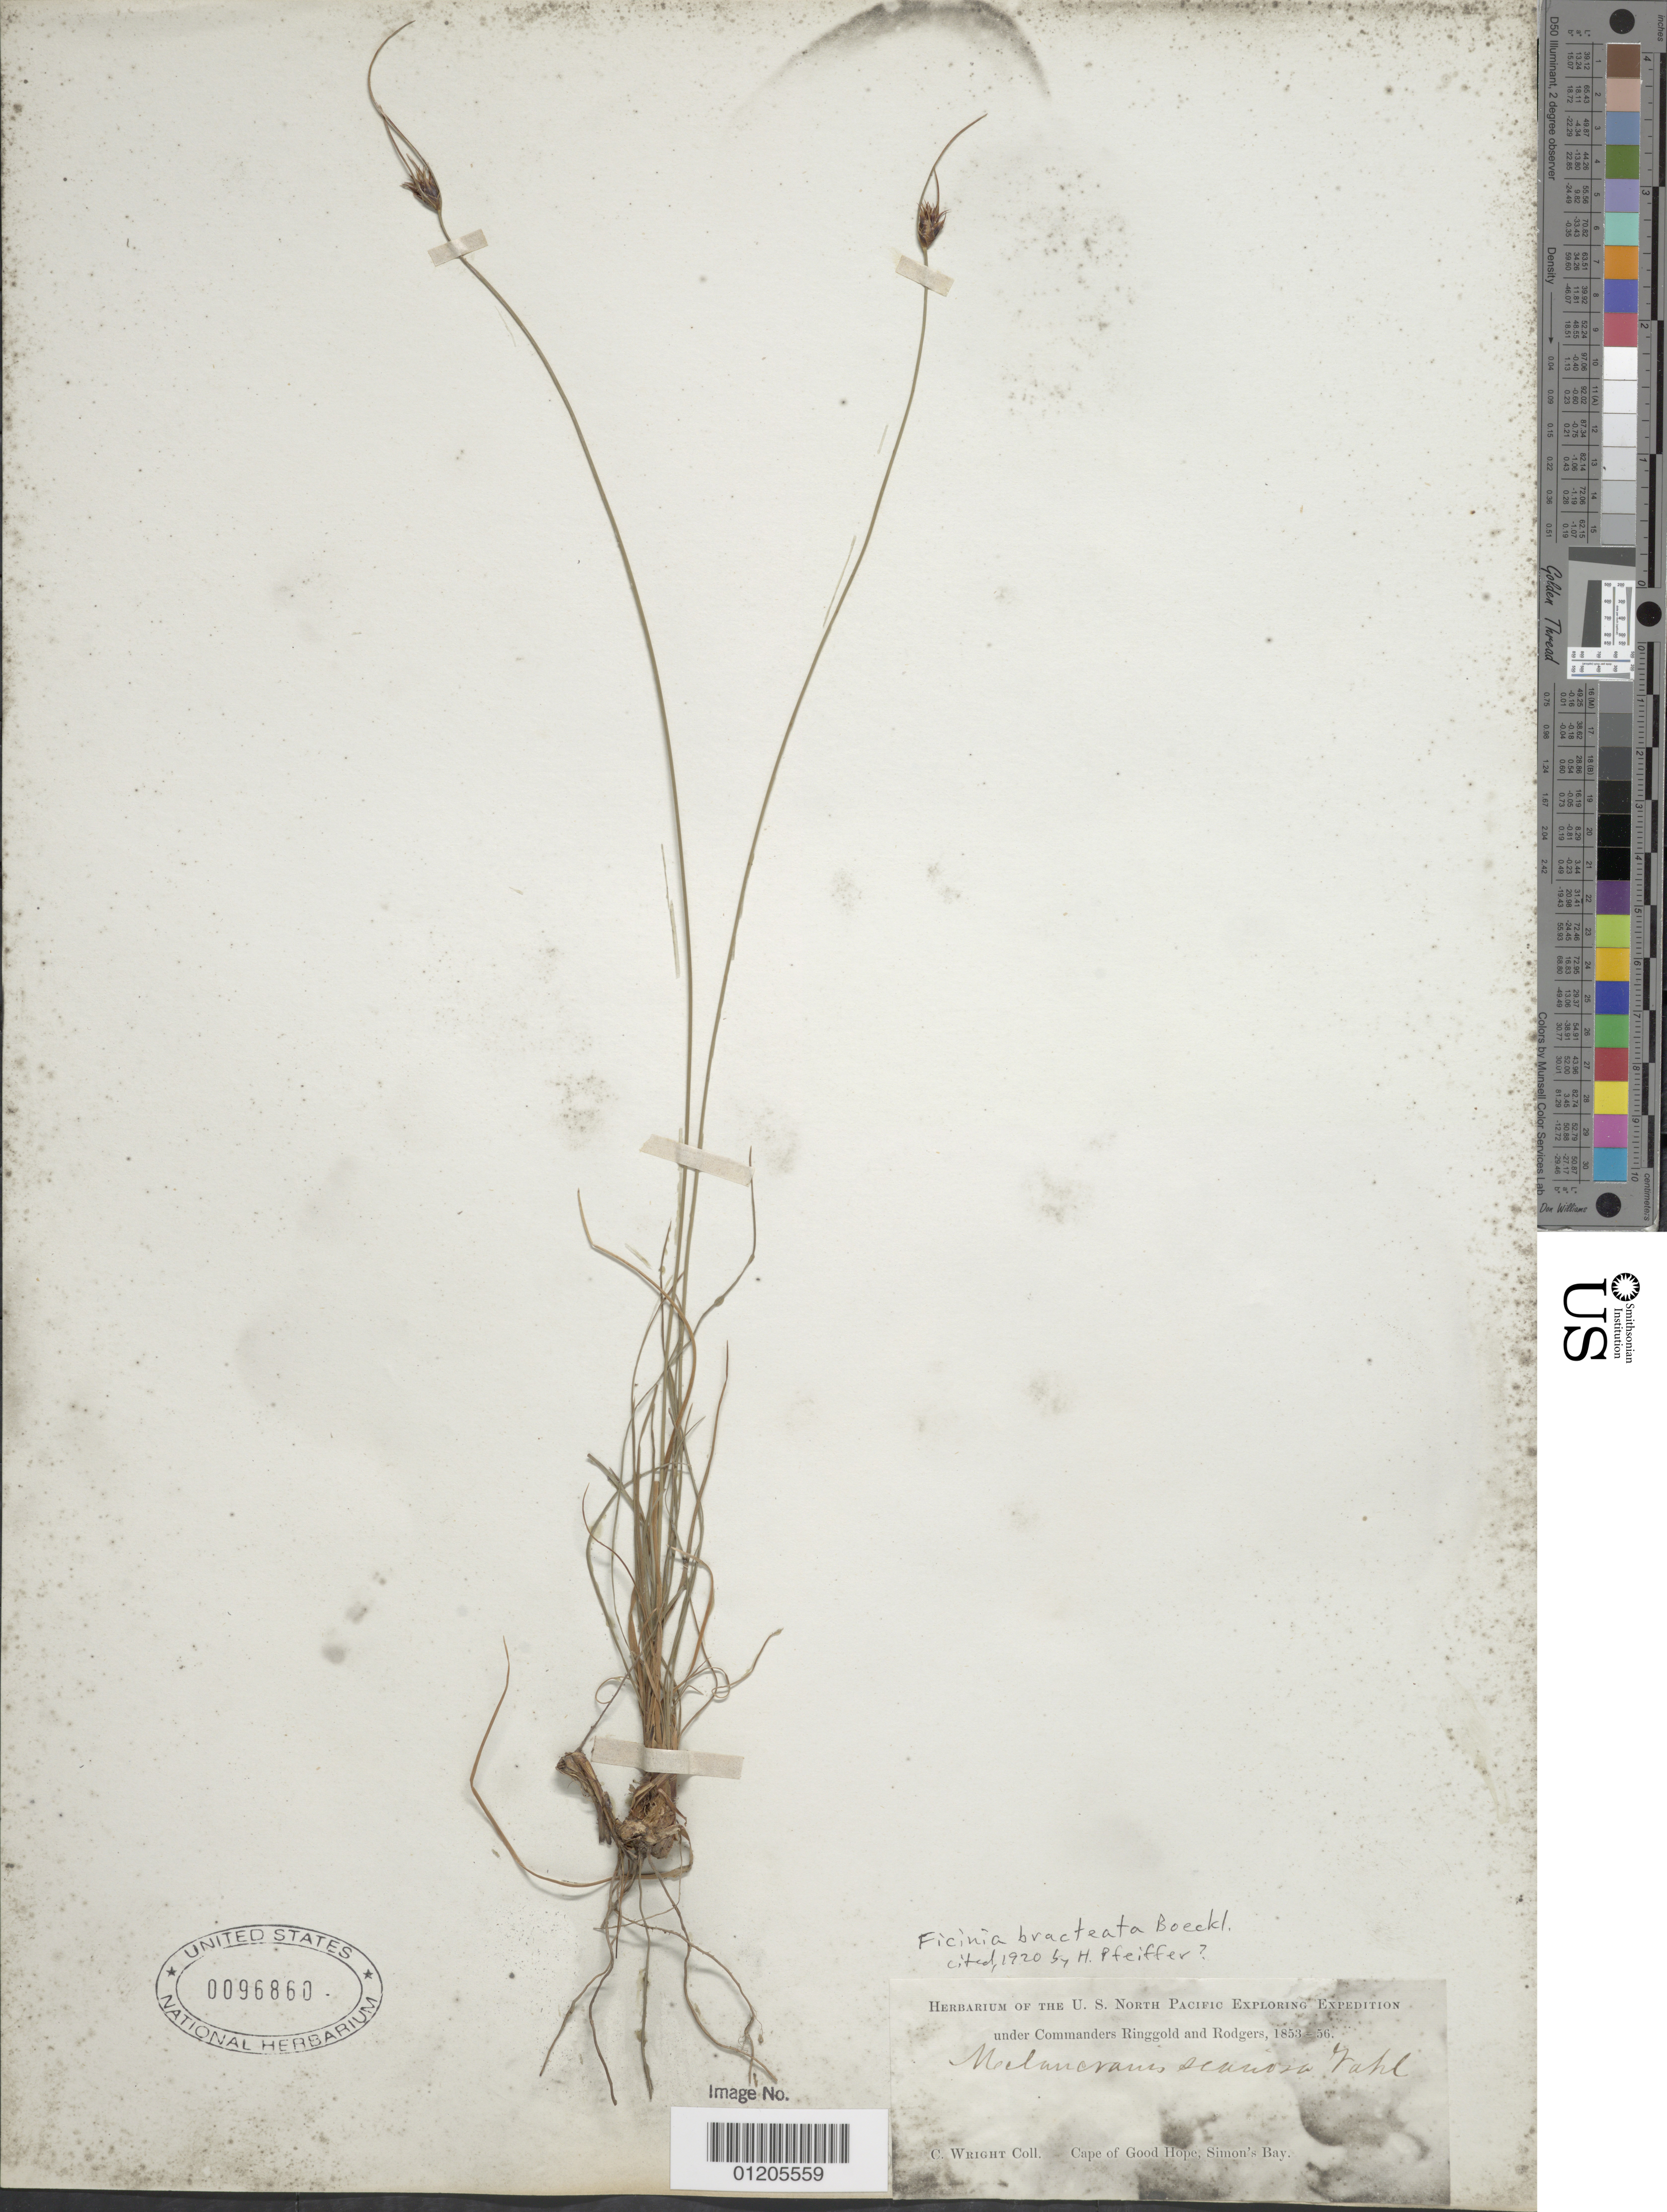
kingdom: Plantae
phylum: Tracheophyta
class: Liliopsida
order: Poales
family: Cyperaceae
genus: Ficinia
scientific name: Ficinia nigrescens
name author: (Schrad.) J. Raynal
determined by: Strong, Mark T., (BOT), Smithsonian Institution - National Museum of Natural History (UNITED STATES)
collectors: C. Wright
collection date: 1853/1856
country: South Africa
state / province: Western Cape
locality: Cape of Good Hope, Simon's Bay.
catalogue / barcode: US 96860